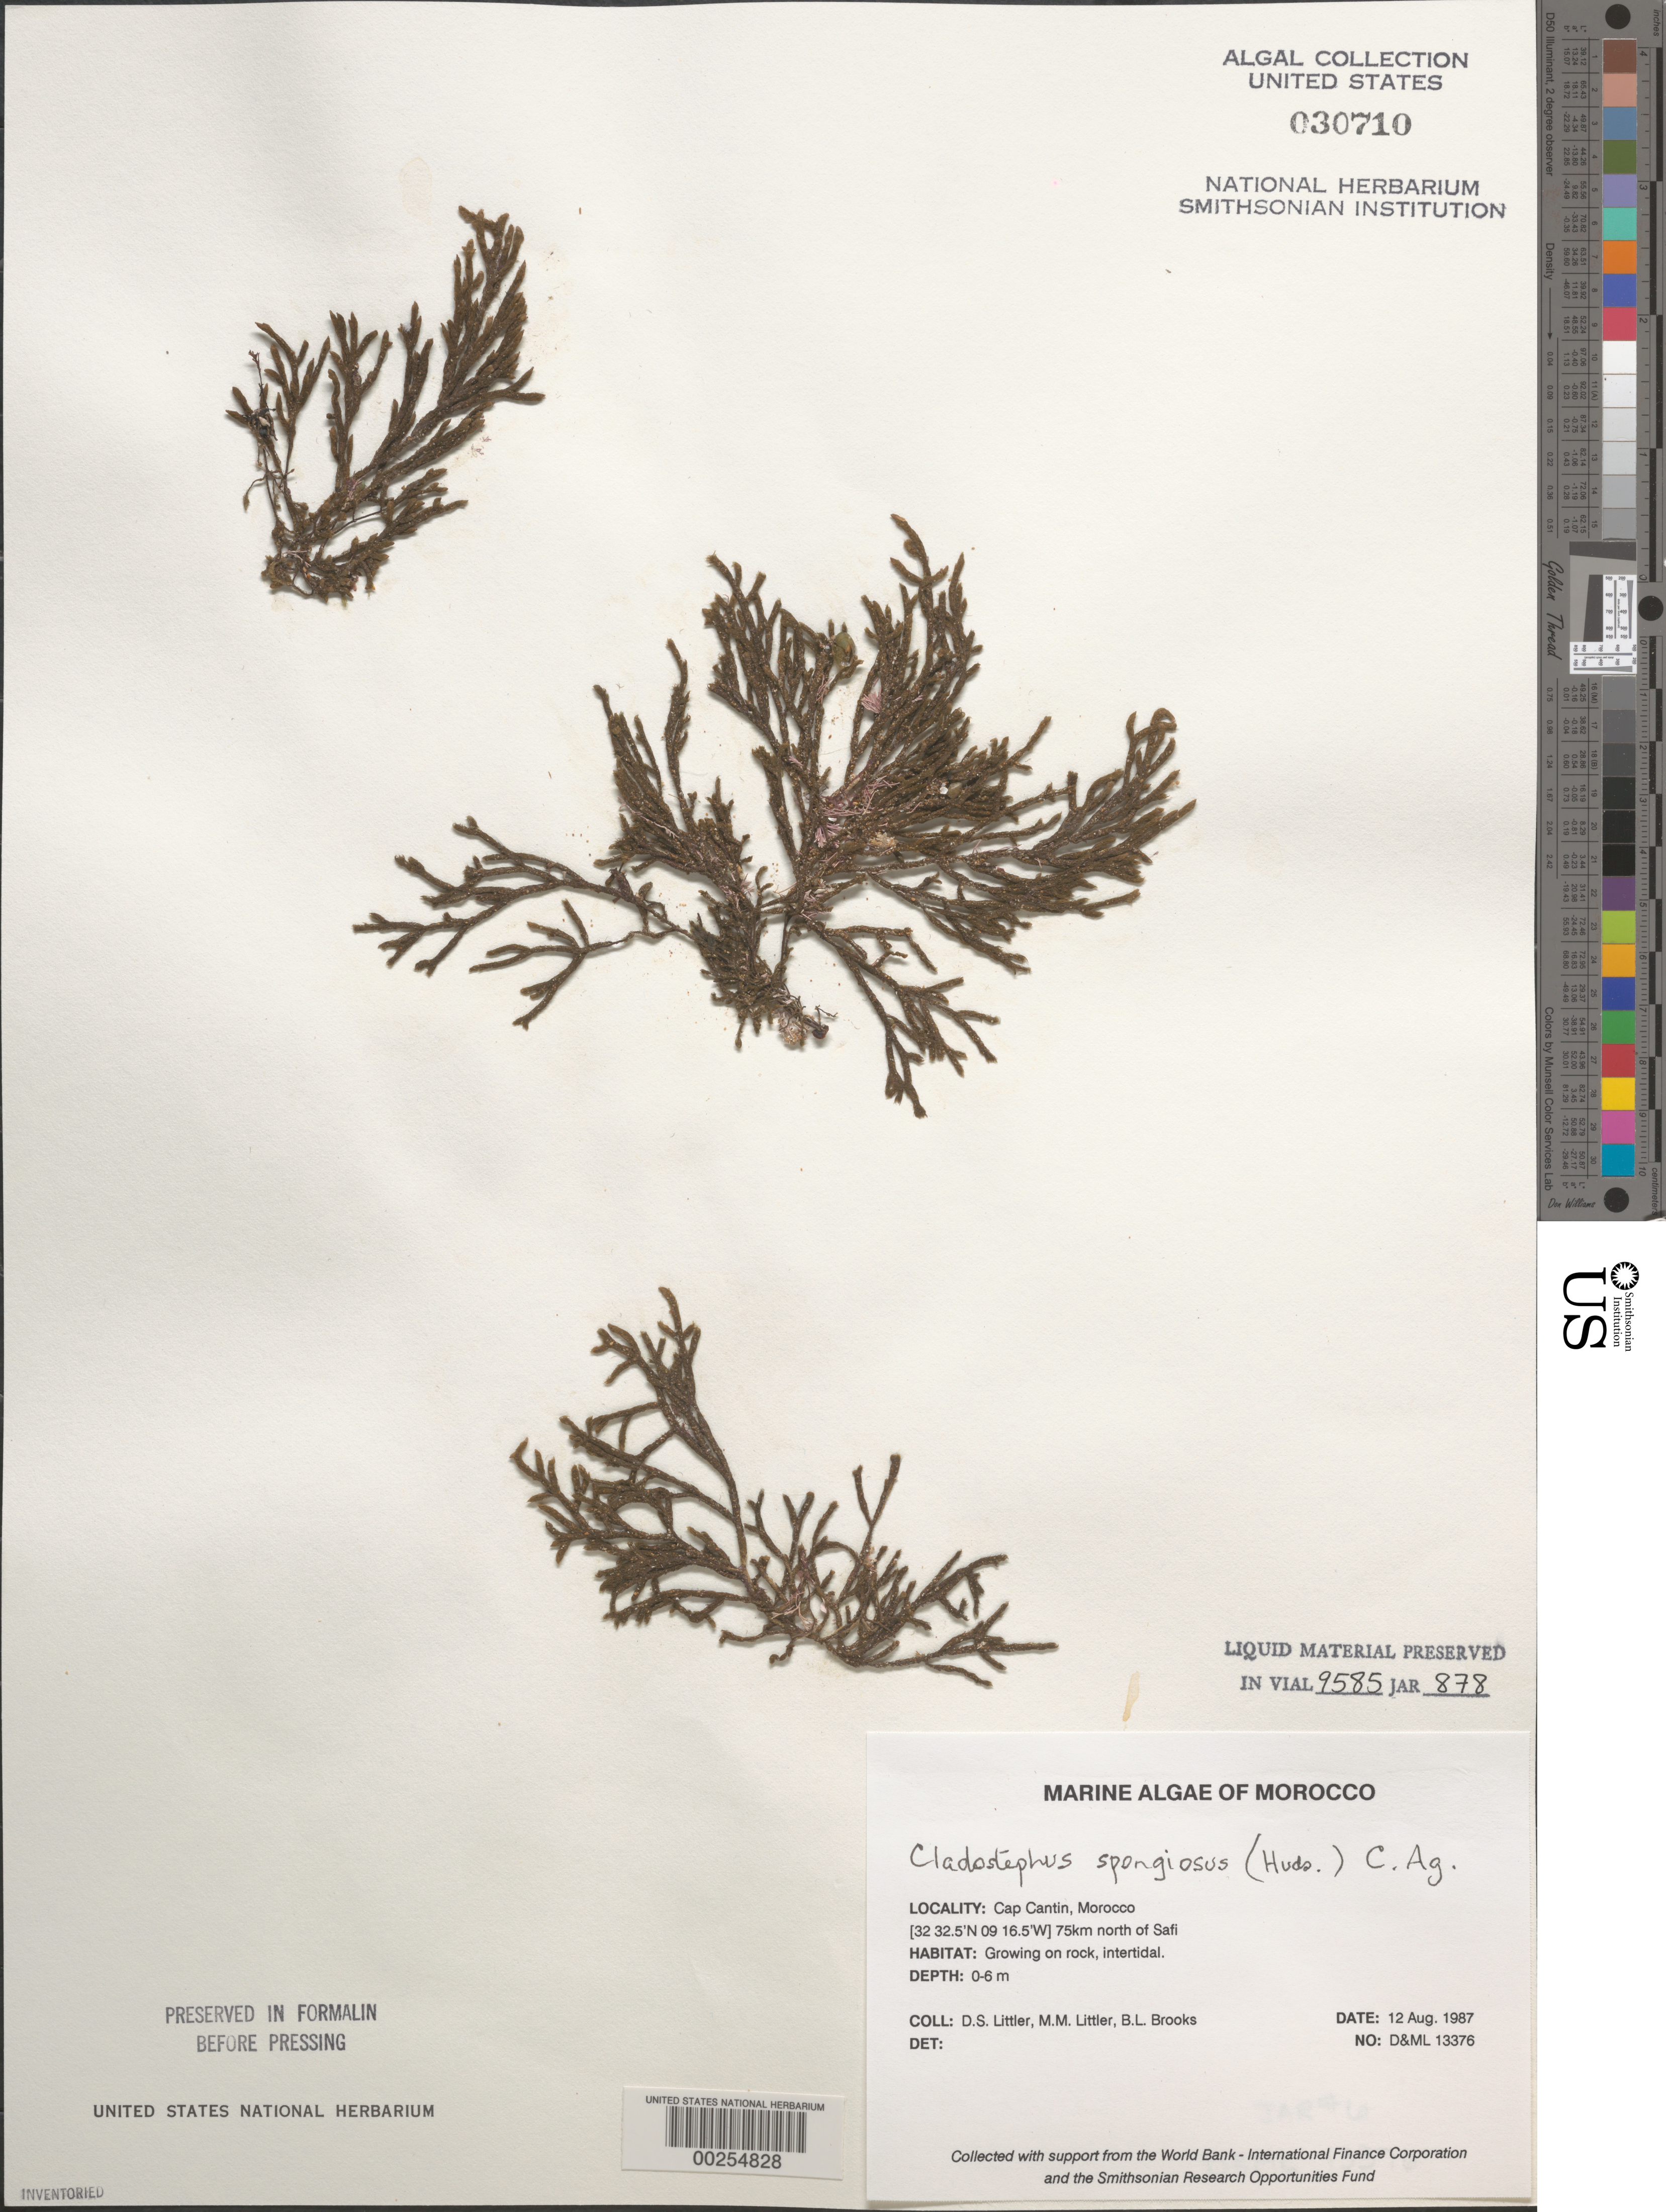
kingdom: Chromista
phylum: Ochrophyta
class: Phaeophyceae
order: Sphacelariales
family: Cladostephaceae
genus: Cladostephus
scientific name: Cladostephus spongiosus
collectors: D. S. Littler, M. M. Littler & B. Brooks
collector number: D&ML 13376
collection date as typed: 12 Aug 1987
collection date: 1987-08-12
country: Morocco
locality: Cap Cantin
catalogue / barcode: US 30710